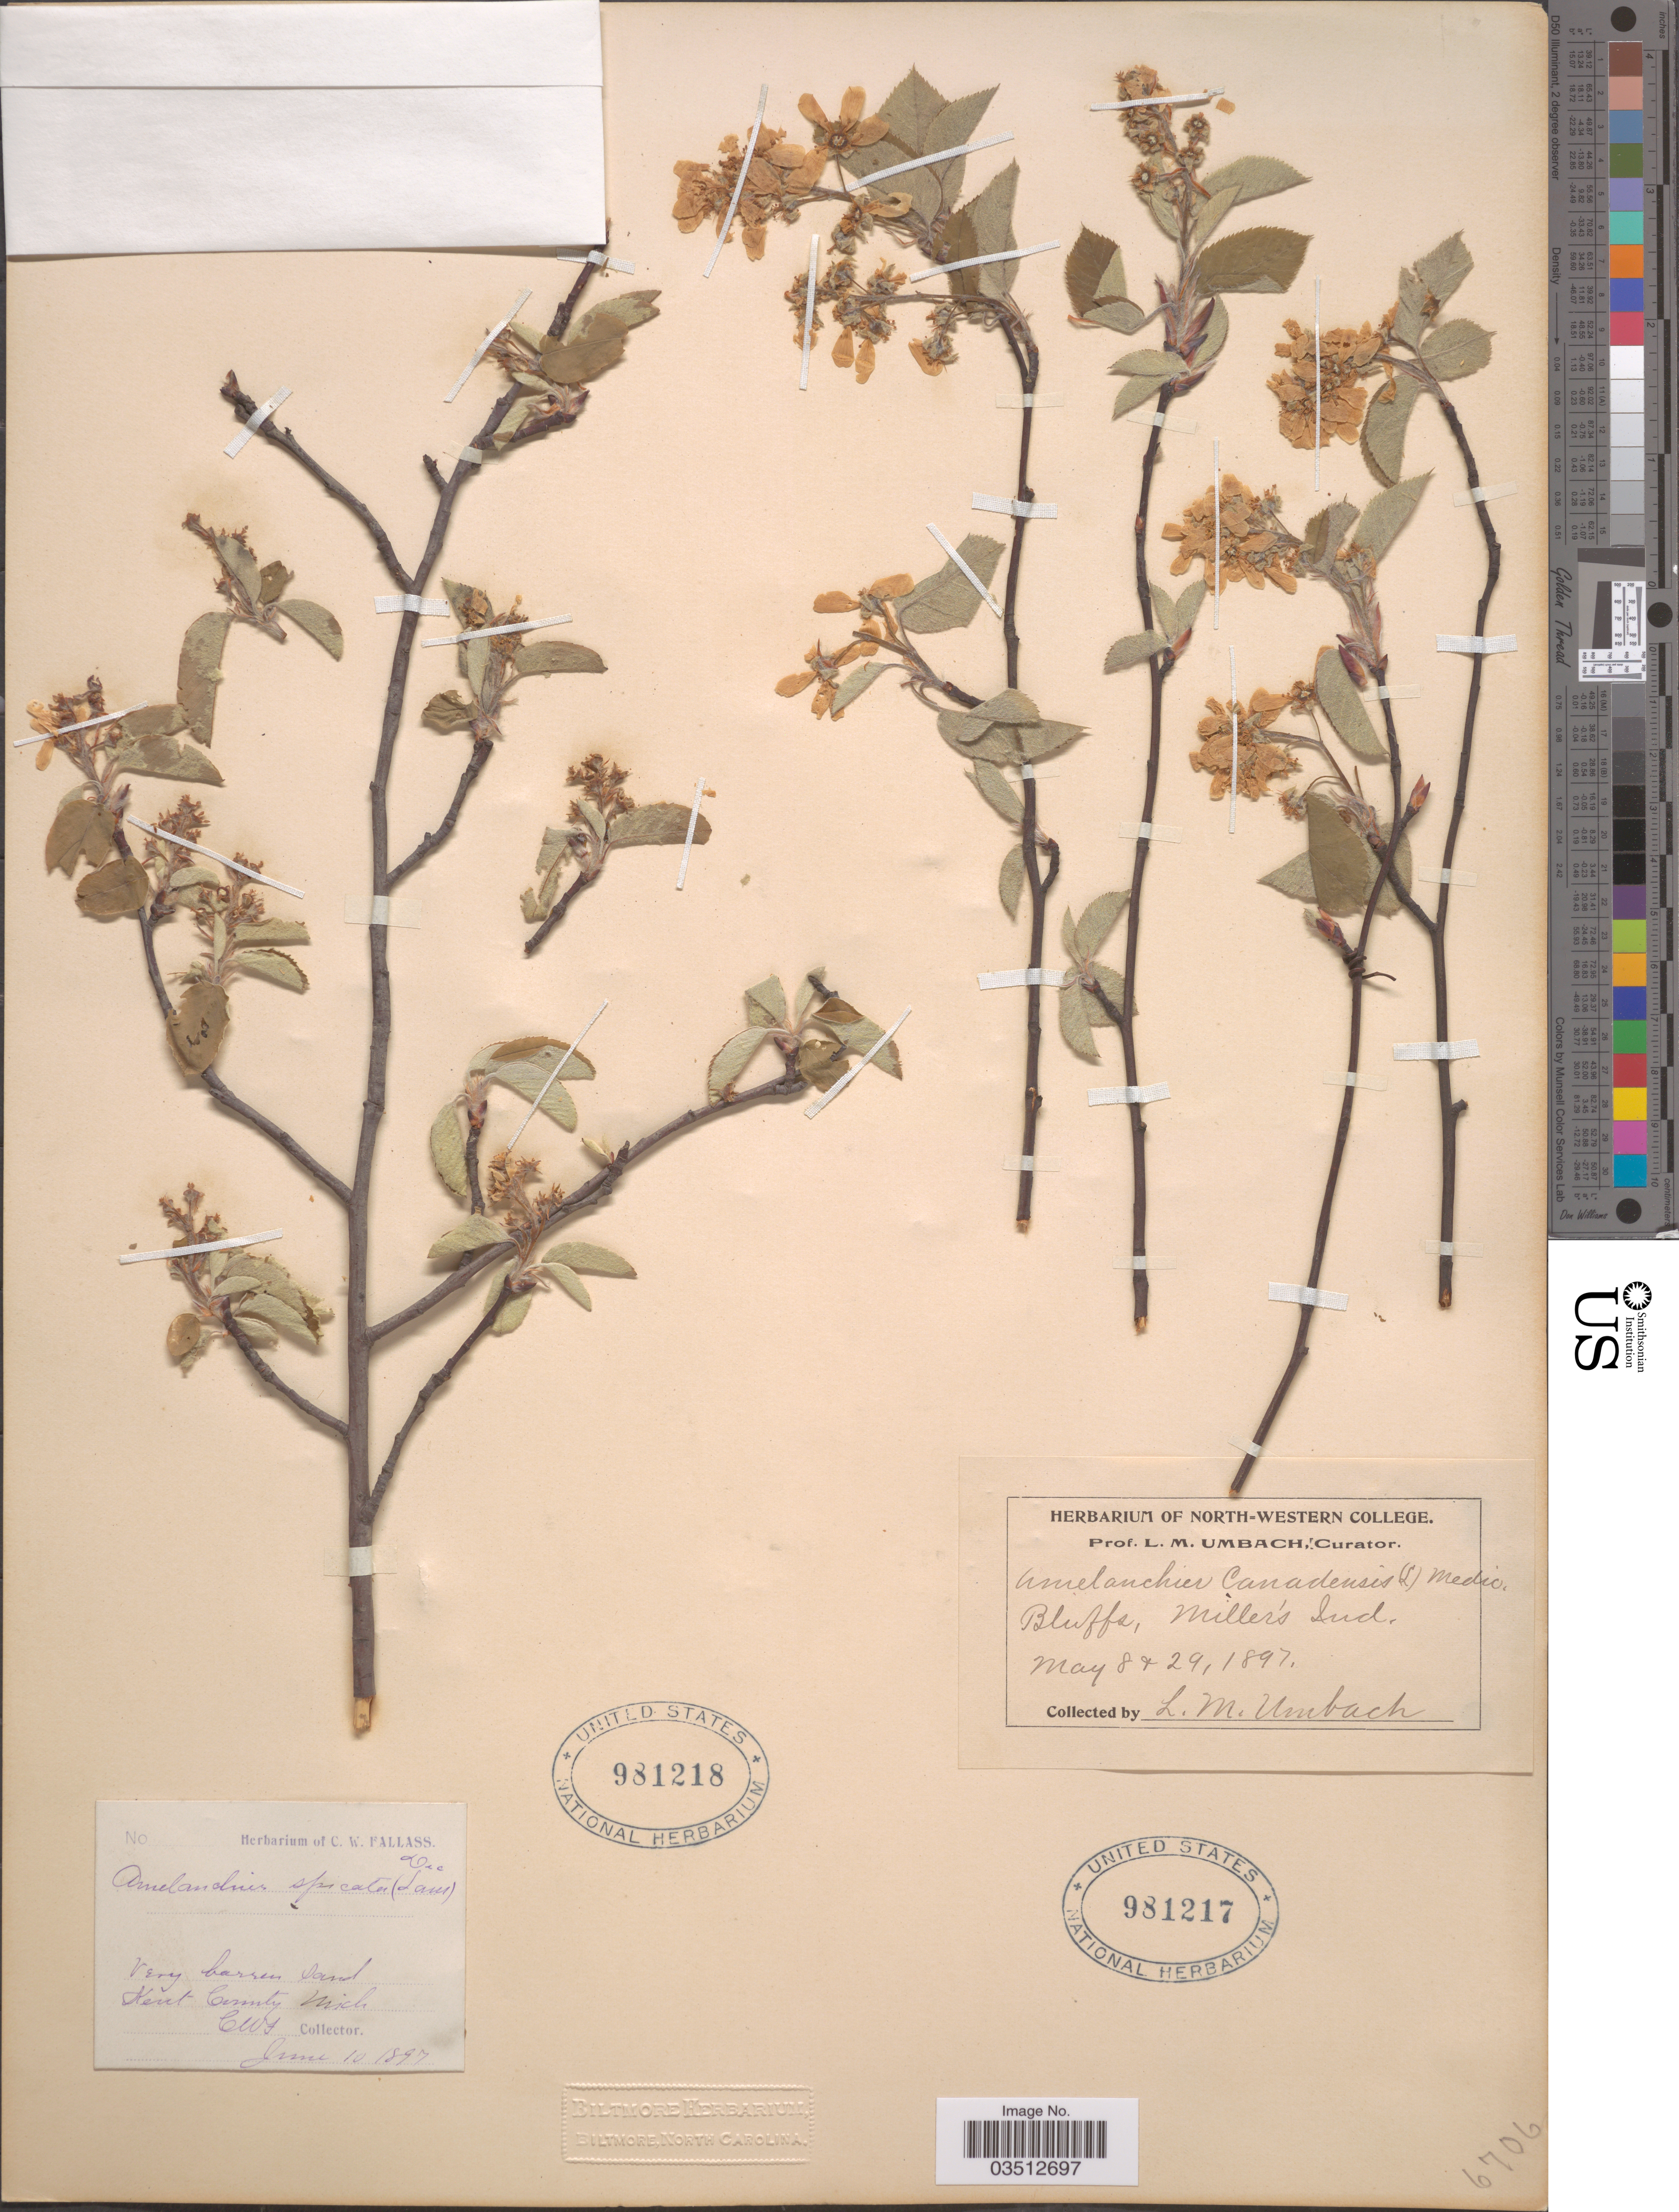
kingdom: Plantae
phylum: Tracheophyta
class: Magnoliopsida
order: Rosales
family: Rosaceae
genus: Amelanchier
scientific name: Amelanchier x spicata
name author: (Lam.) K. Koch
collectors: L. M. Umbach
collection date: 1897-05-08/1897-05-29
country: United States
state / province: Indiana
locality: Bluffs, Miller's.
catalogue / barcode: US 981217